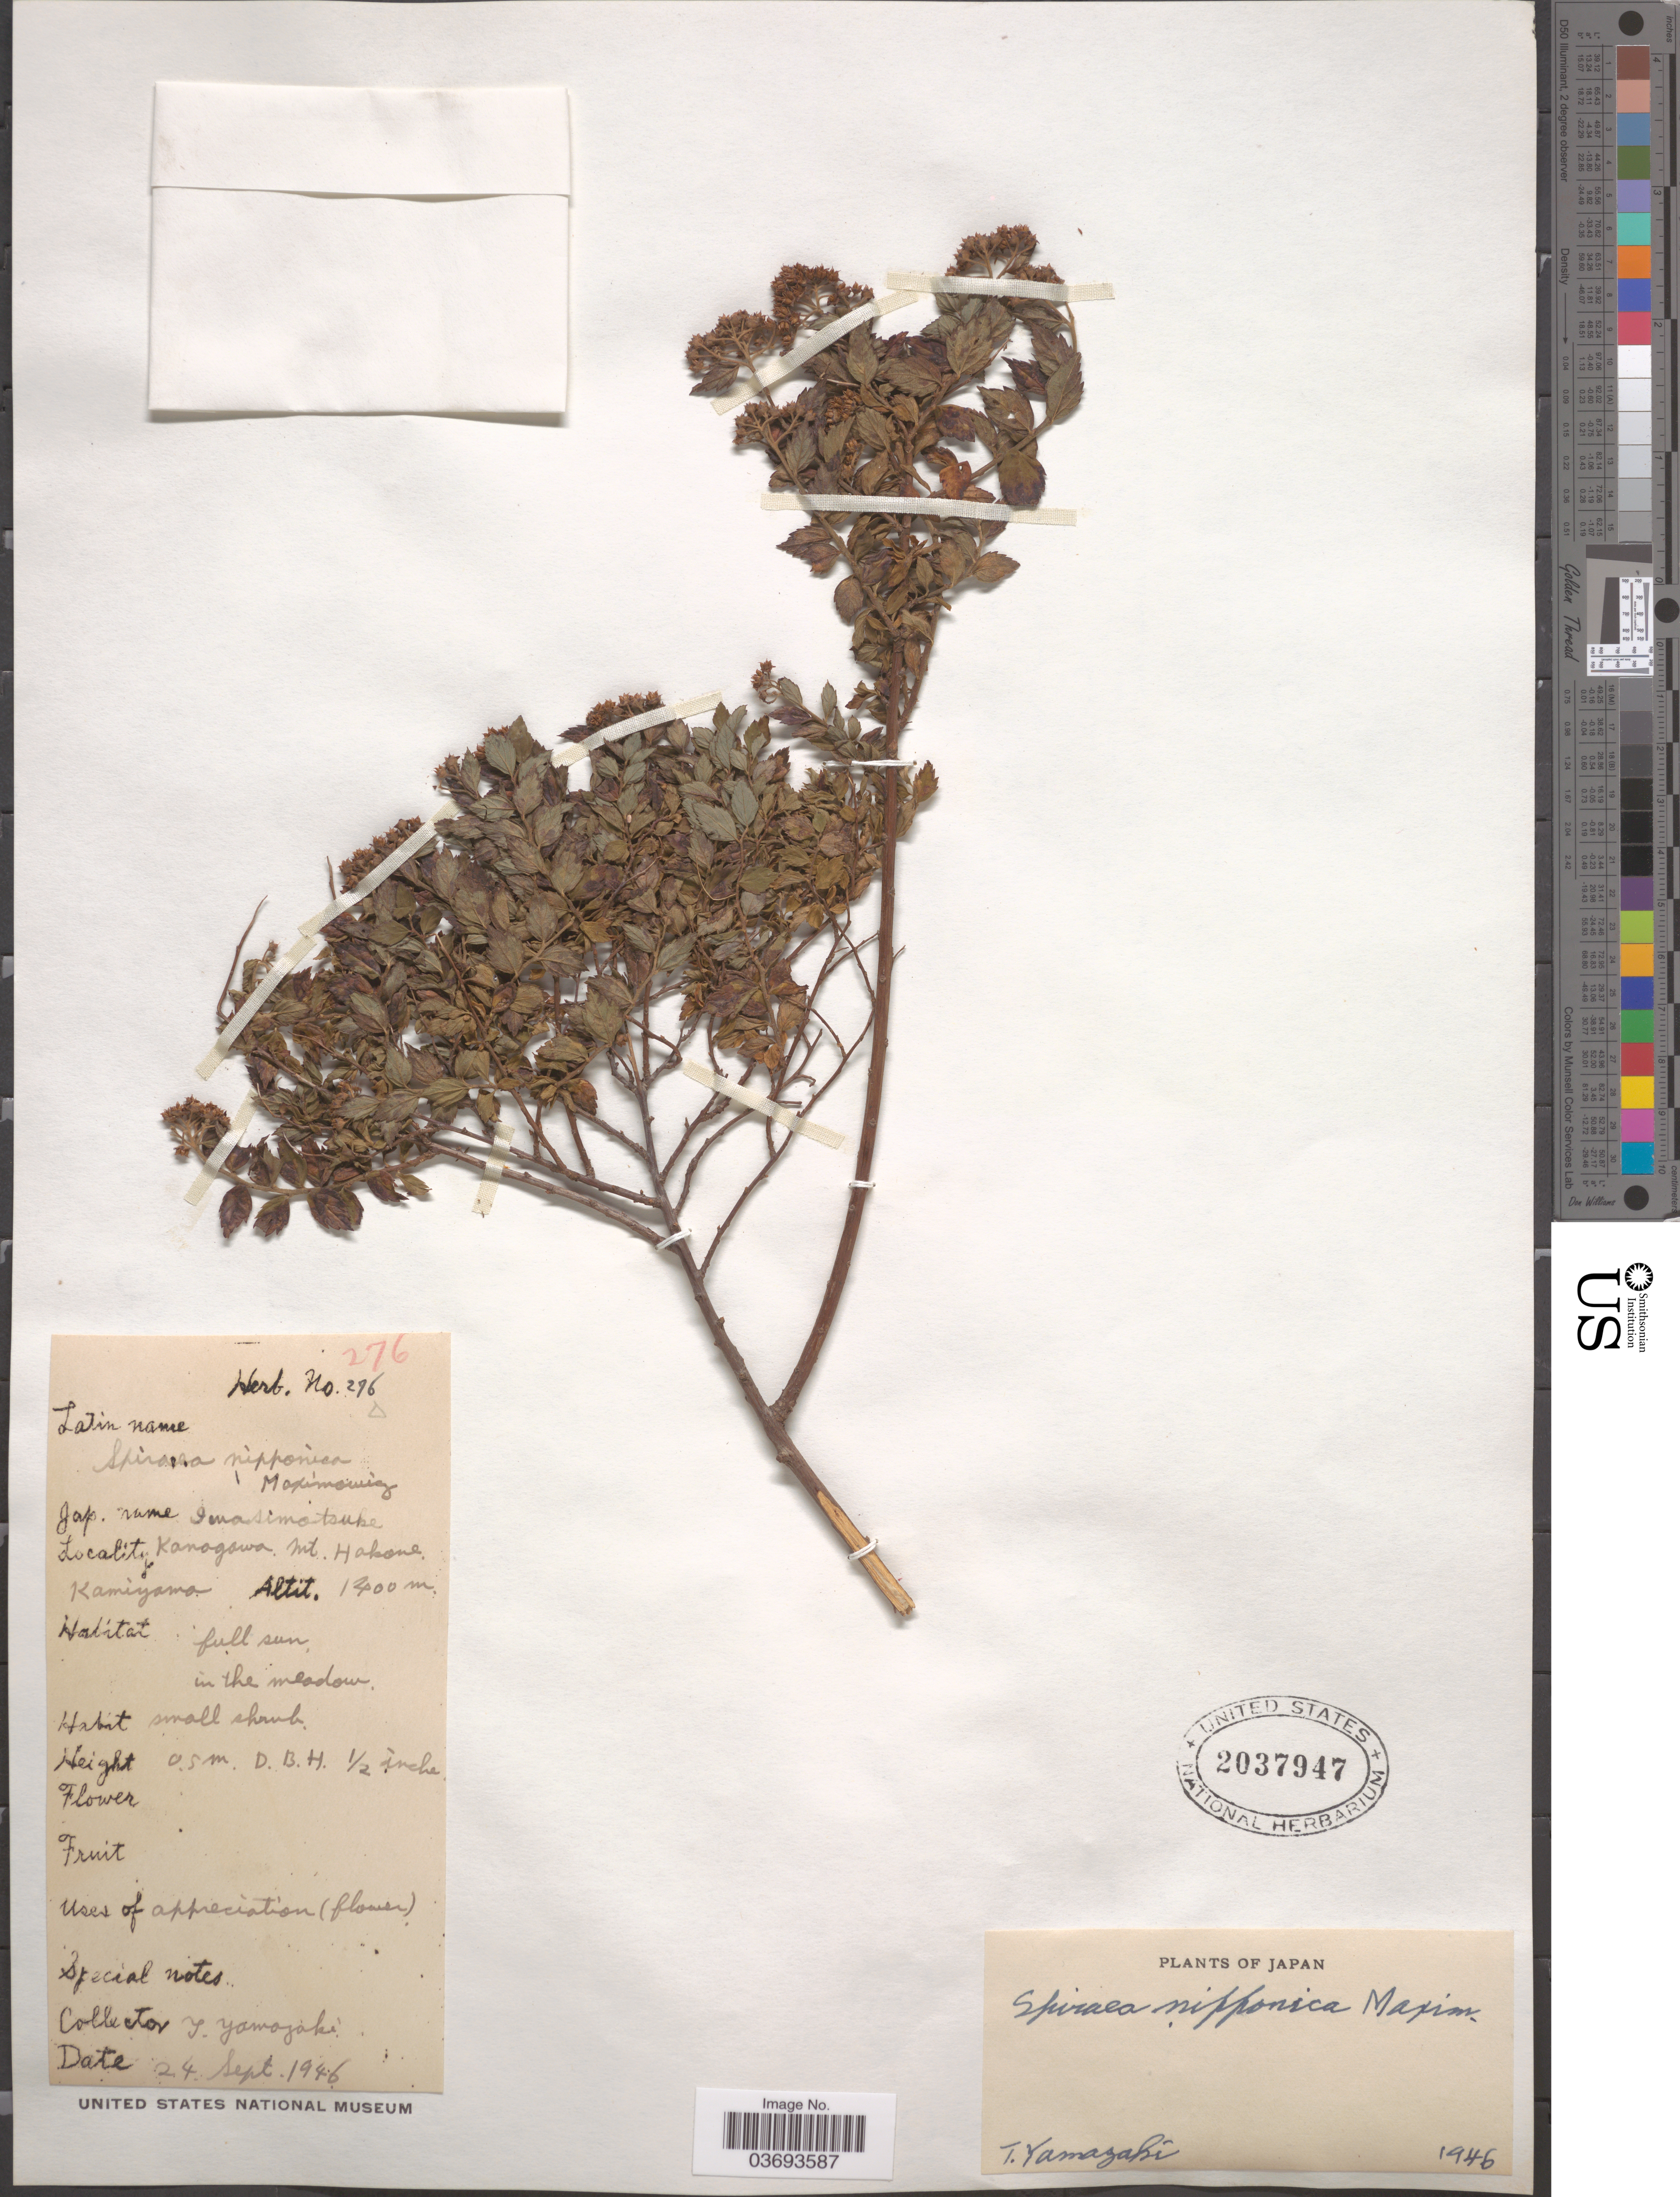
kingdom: Plantae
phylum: Tracheophyta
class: Magnoliopsida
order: Rosales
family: Rosaceae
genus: Spiraea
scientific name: Spiraea nipponica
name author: Maxim.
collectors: T. Yamazaki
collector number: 276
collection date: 1946-09-24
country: Japan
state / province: Kanagawa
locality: Mt. Hakone. Kamiyama.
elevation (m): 1400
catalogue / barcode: US 2037947